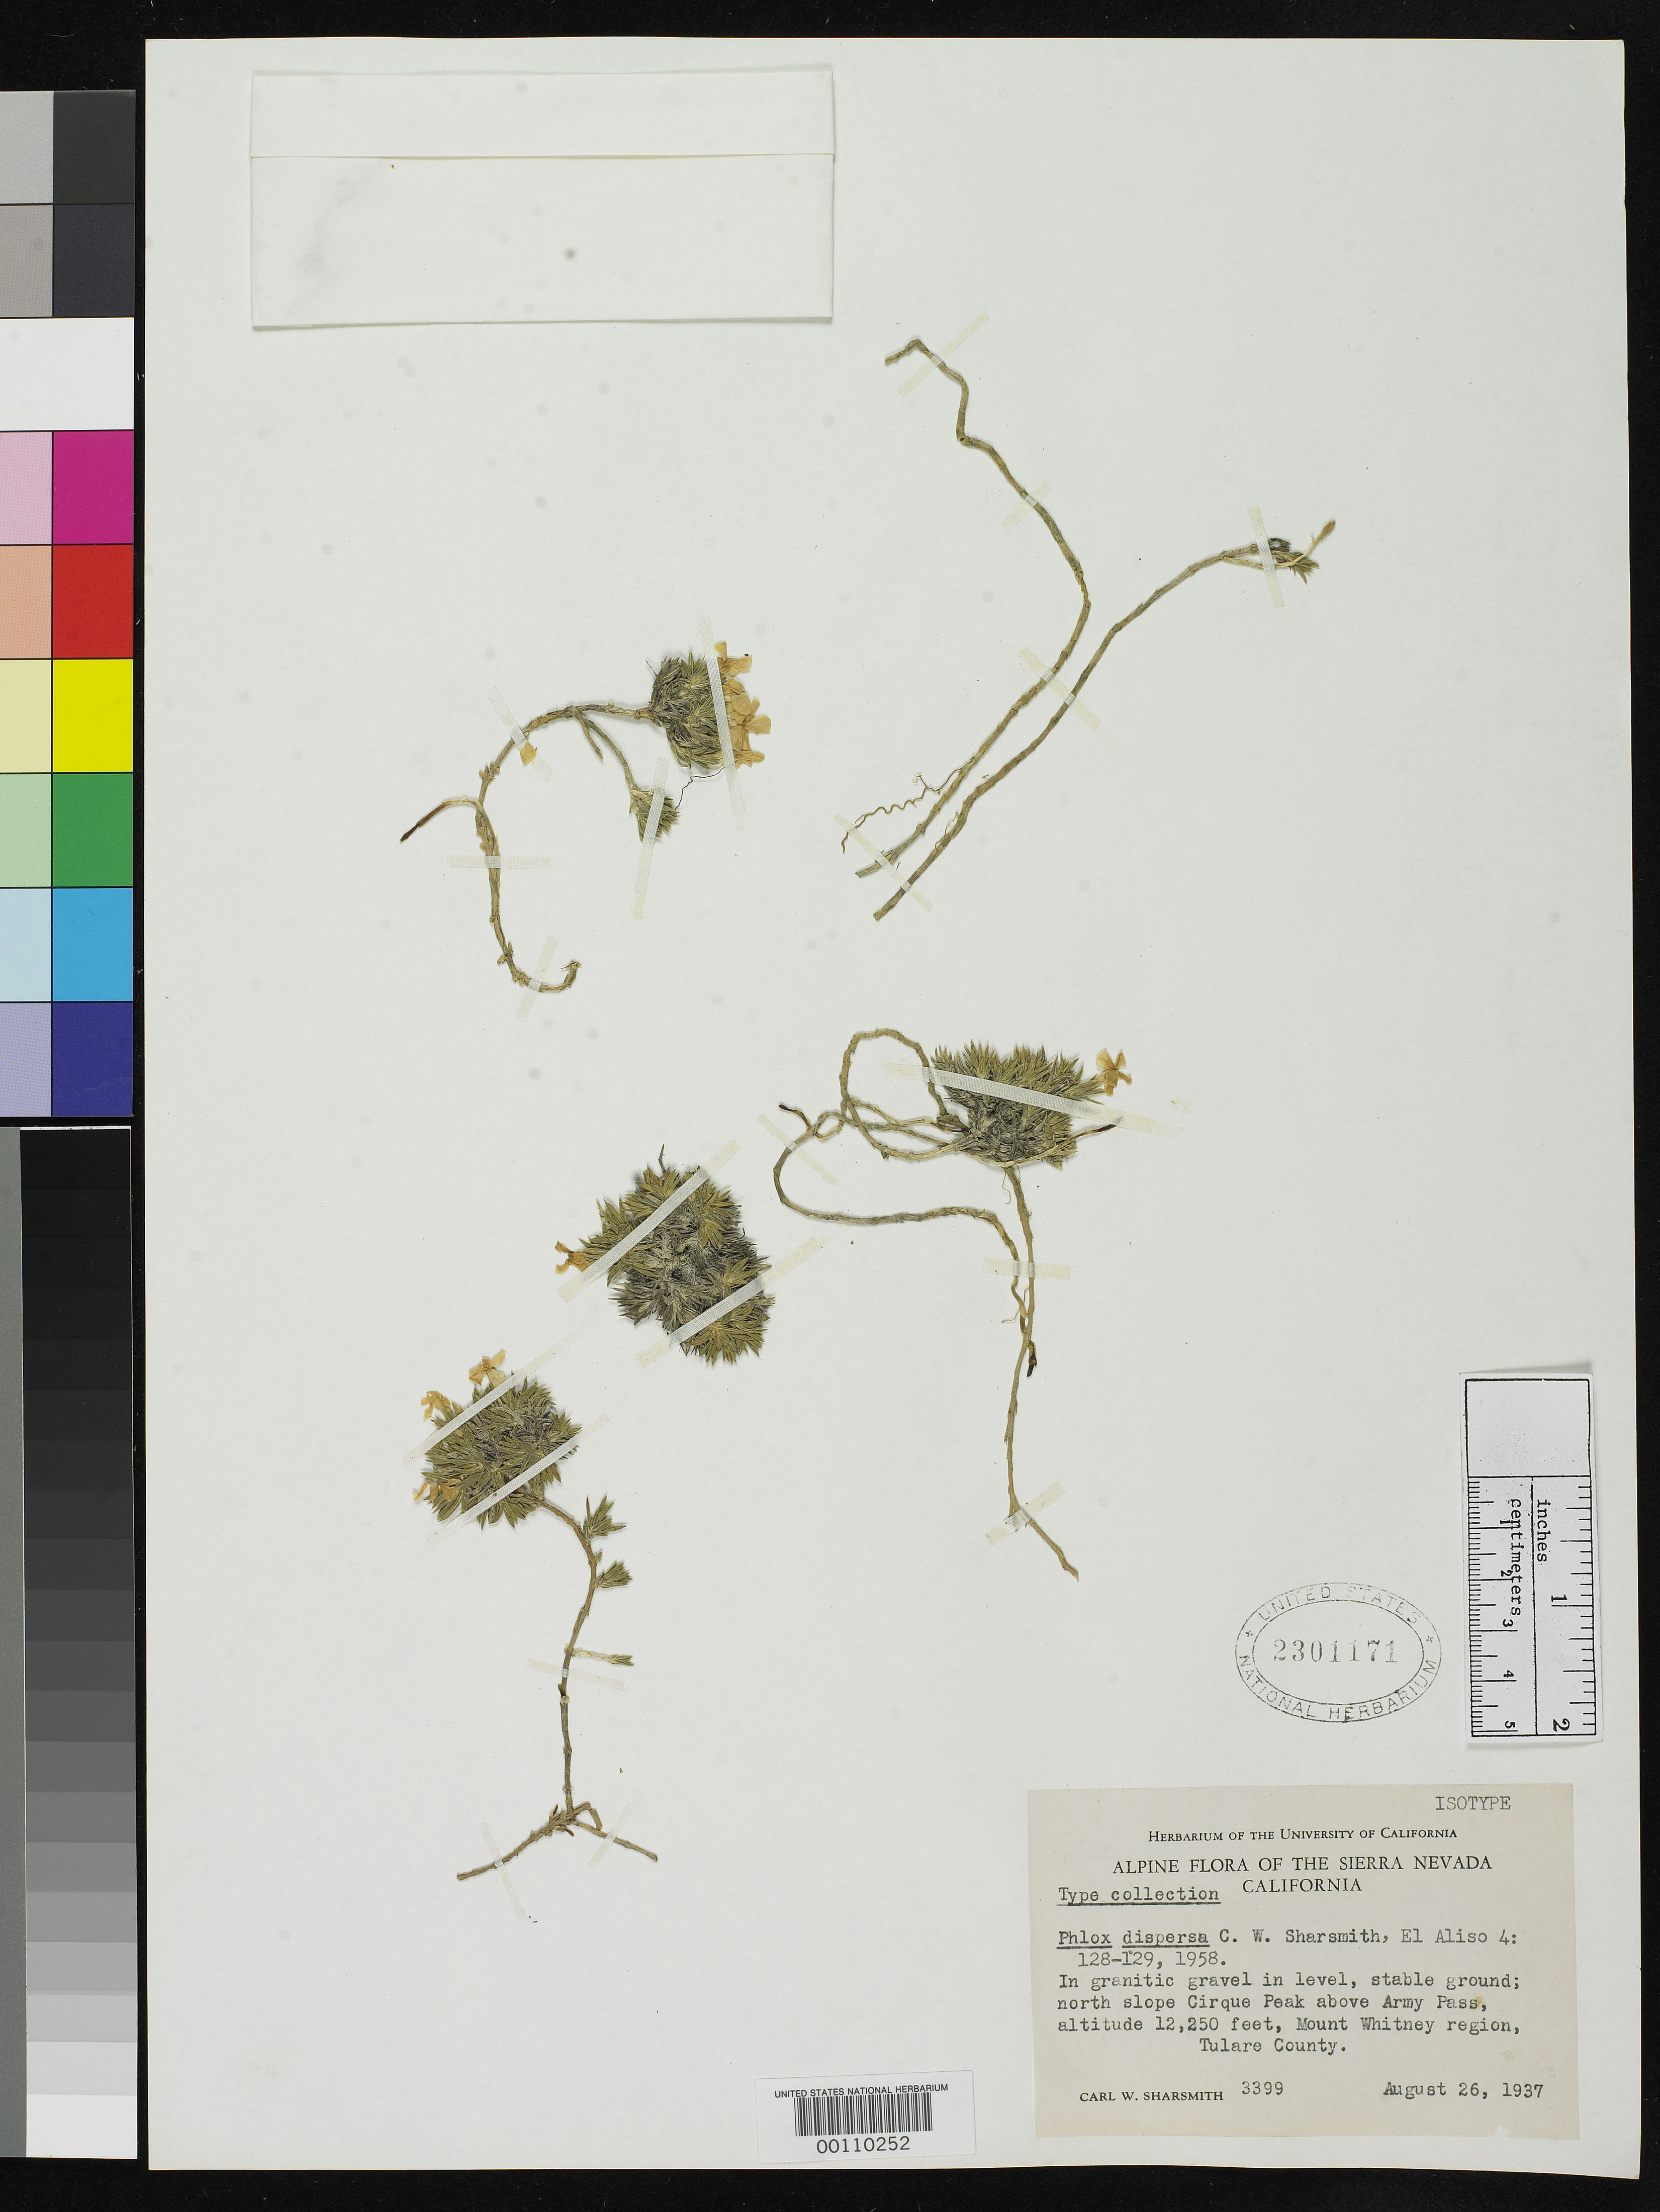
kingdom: Plantae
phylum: Tracheophyta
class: Magnoliopsida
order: Ericales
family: Polemoniaceae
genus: Phlox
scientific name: Phlox dispersa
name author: Sharsm.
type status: Isotype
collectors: C. Sharsmith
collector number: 3399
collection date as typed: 26 Aug 1937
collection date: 1937-08-26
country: United States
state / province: California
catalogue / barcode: US 2301171